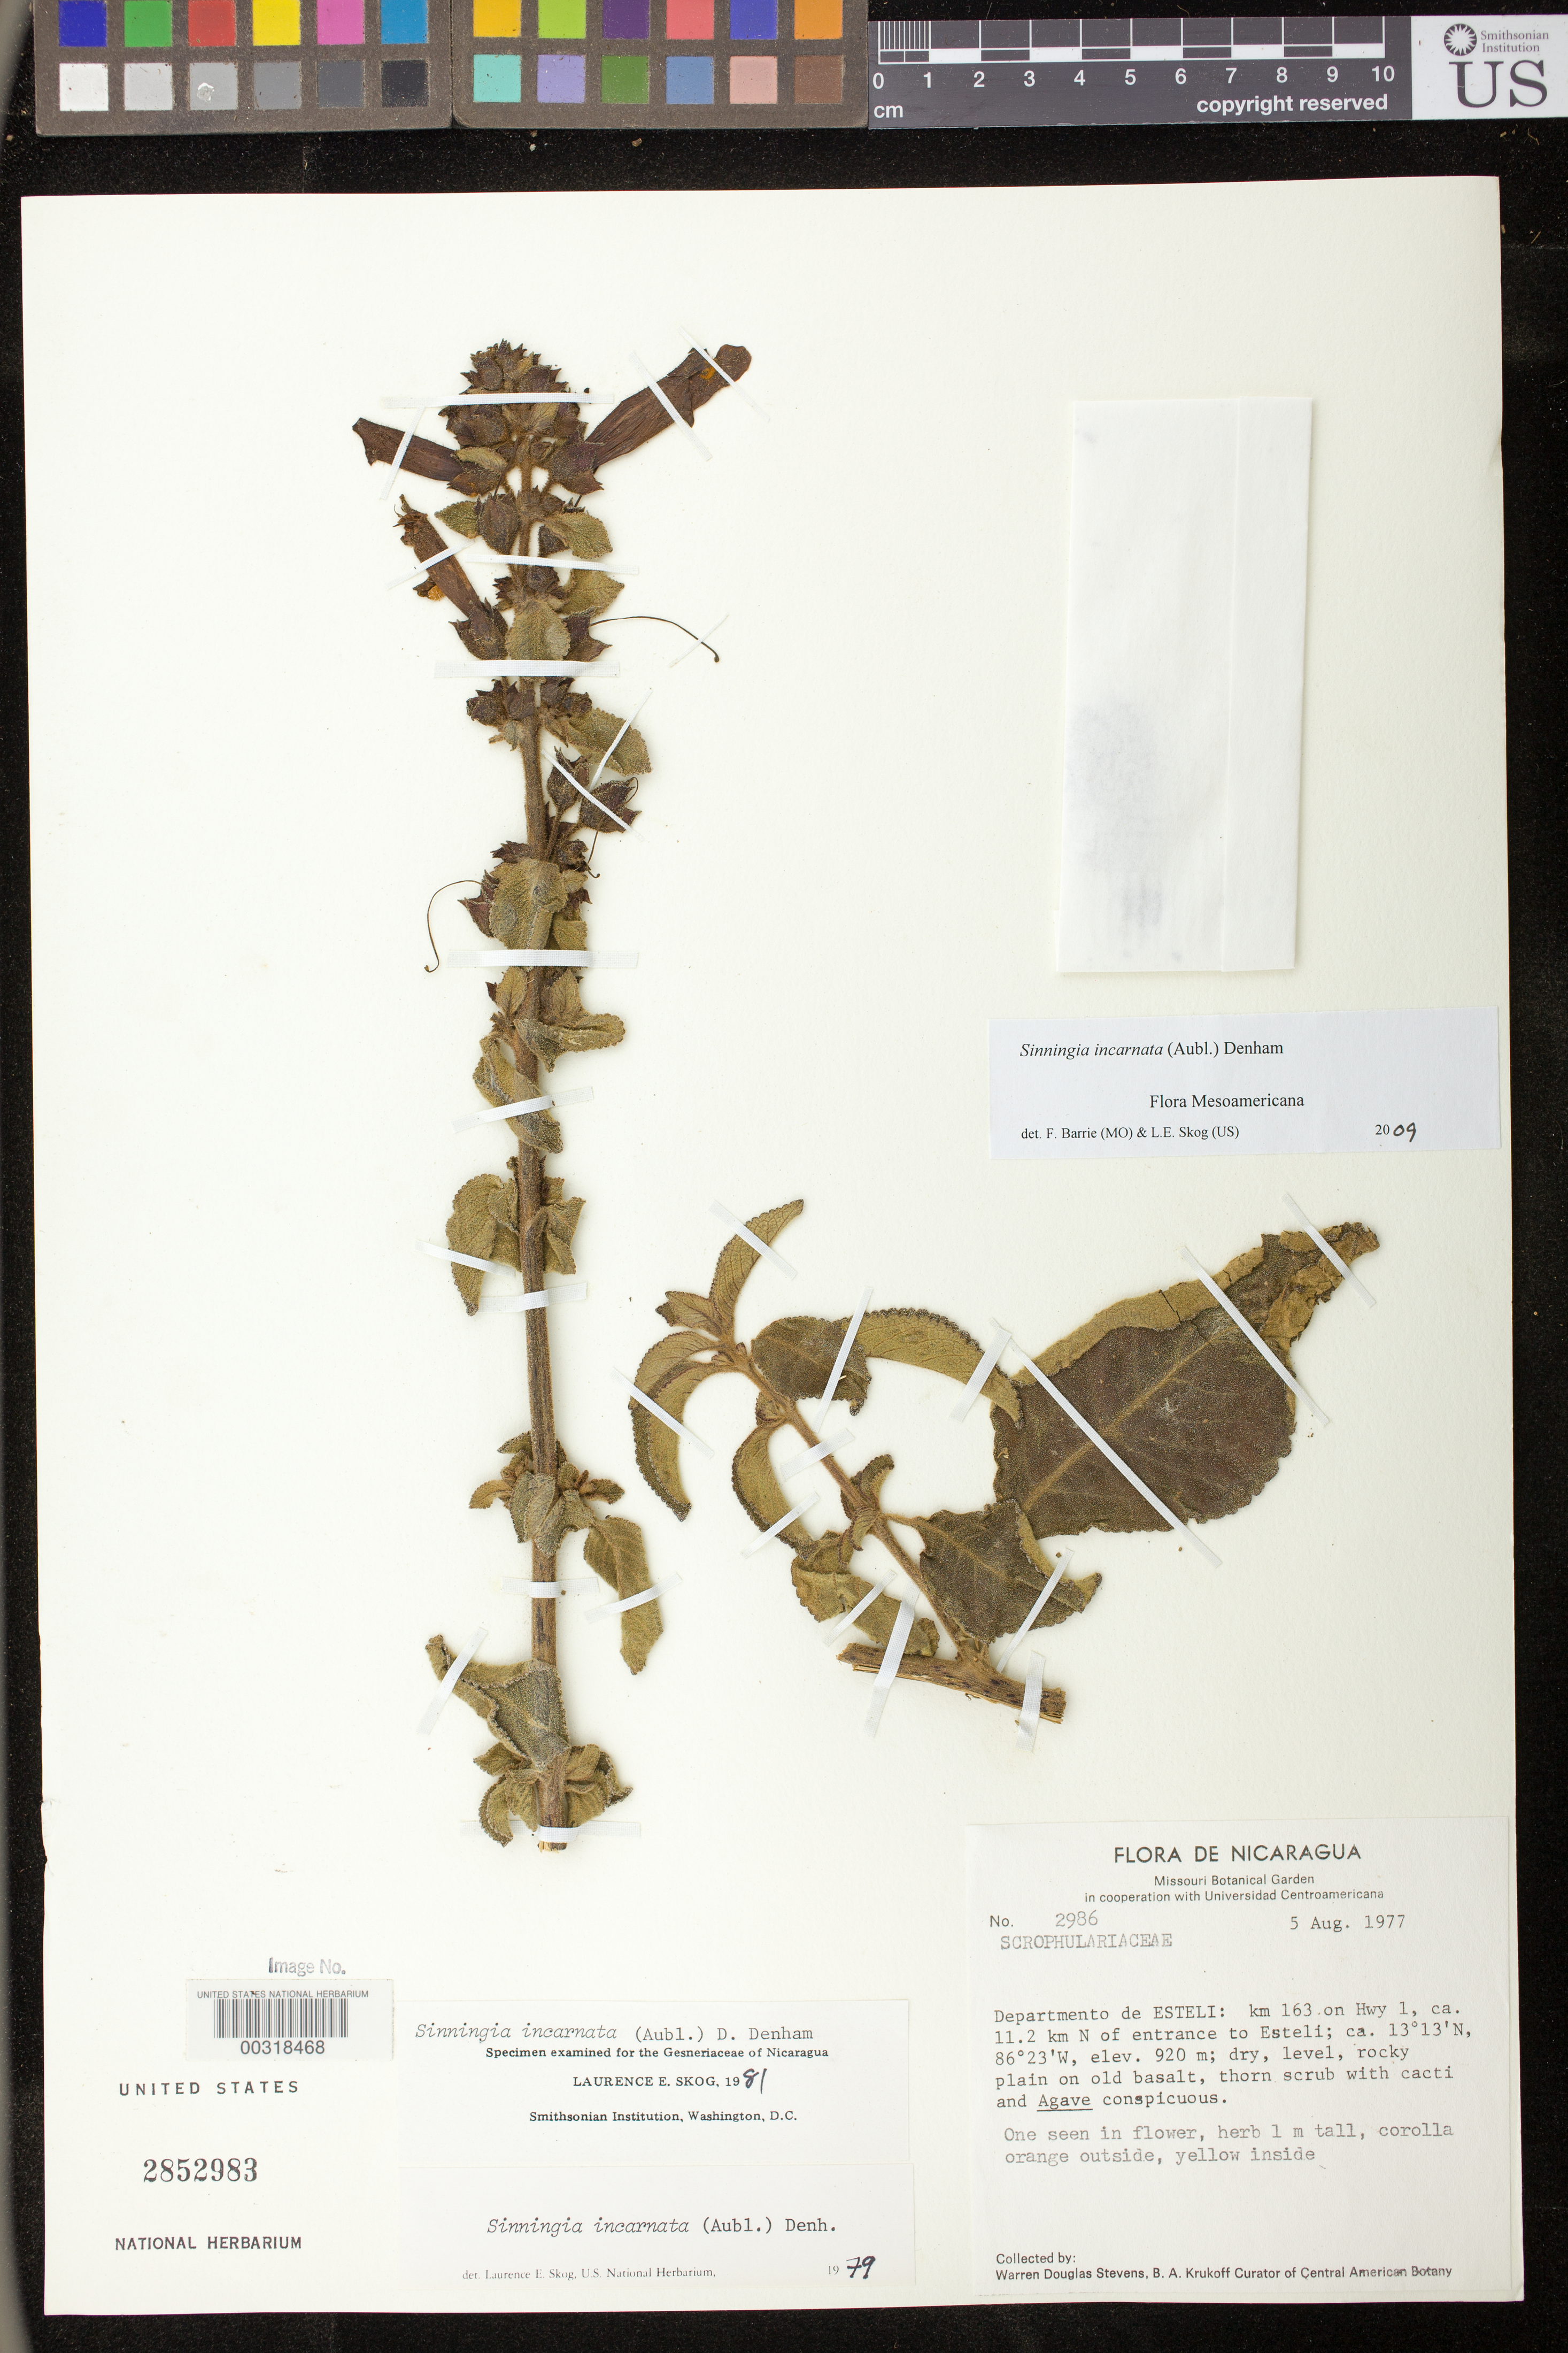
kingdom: Plantae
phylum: Tracheophyta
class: Magnoliopsida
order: Lamiales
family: Gesneriaceae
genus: Sinningia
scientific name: Sinningia incarnata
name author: (Aubl.) D.L. Denham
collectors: W. D. Stevens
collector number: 2986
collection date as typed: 05 Aug 1977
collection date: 1977-08-05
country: Nicaragua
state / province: Esteli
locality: Km 163 on hwy 1, ca 11.2 km N of entrance to Esteli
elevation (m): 920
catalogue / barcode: US 2852983